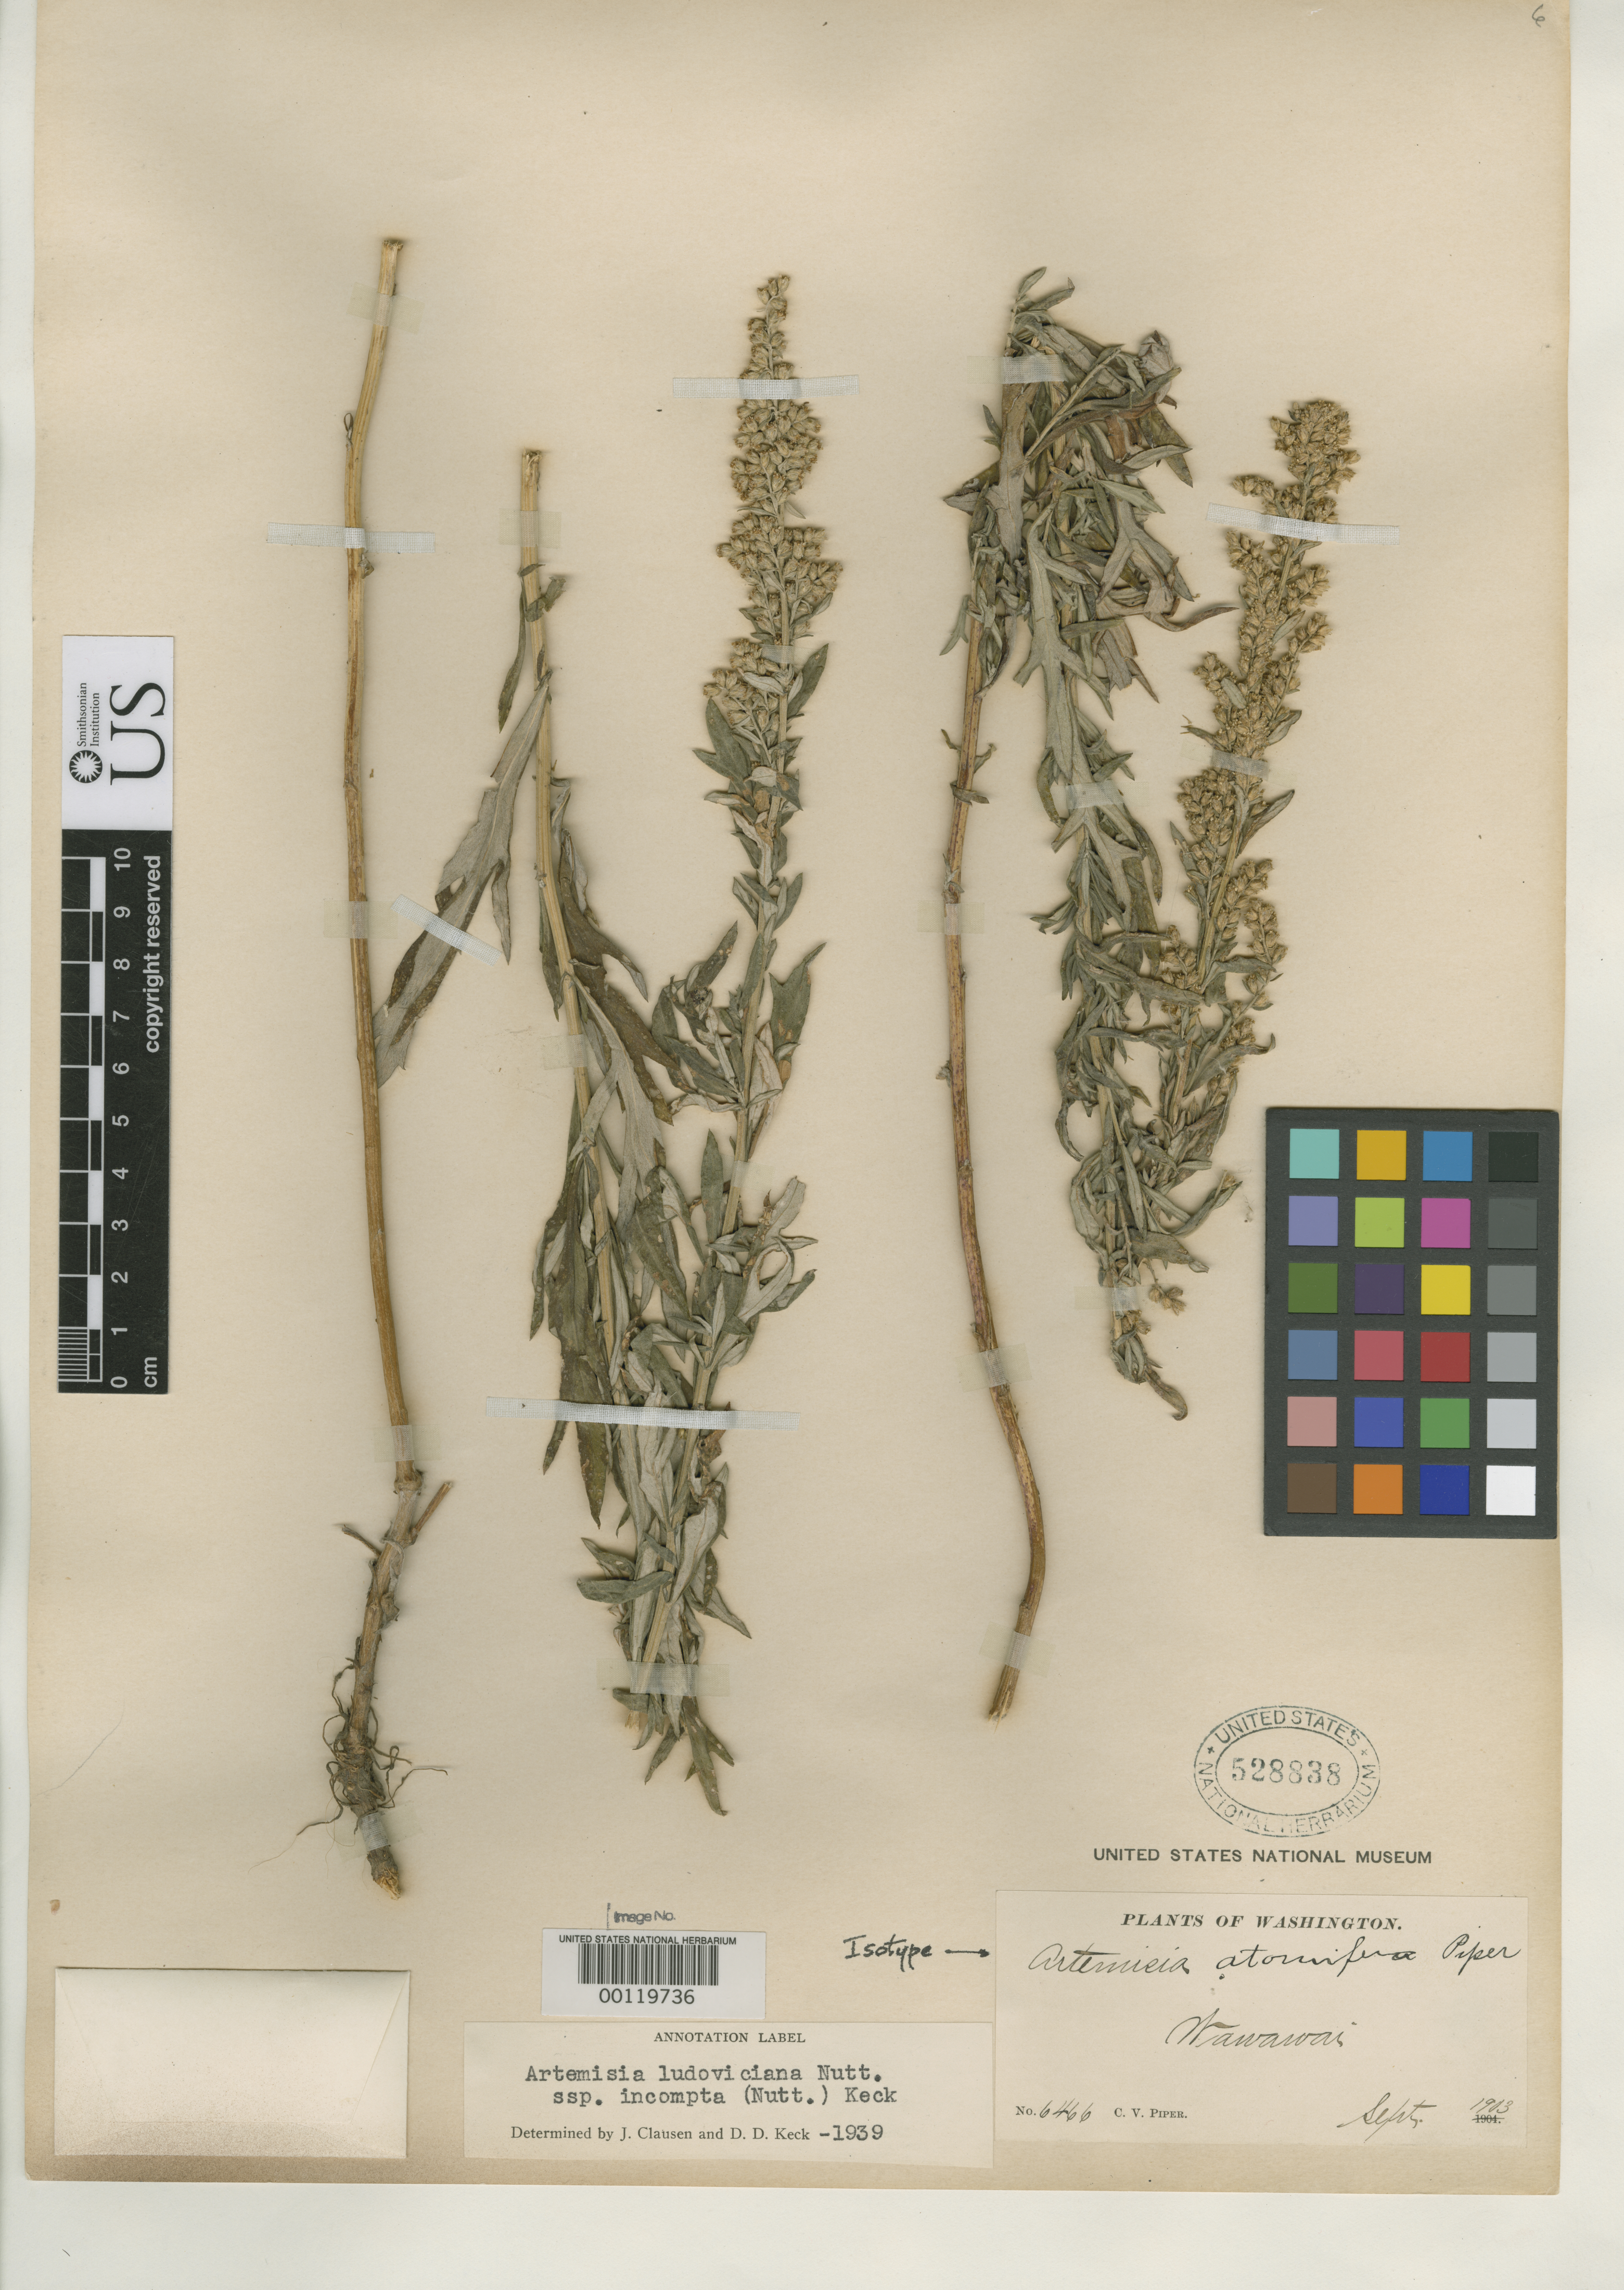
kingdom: Plantae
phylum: Tracheophyta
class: Magnoliopsida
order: Asterales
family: Asteraceae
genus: Artemisia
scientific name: Artemisia atomifera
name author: Piper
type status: Isotype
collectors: C. V. Piper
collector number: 6466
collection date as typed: Sep 1903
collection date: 1903-09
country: United States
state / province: Washington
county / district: Whitman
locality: Wawawai.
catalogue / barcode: US 528838